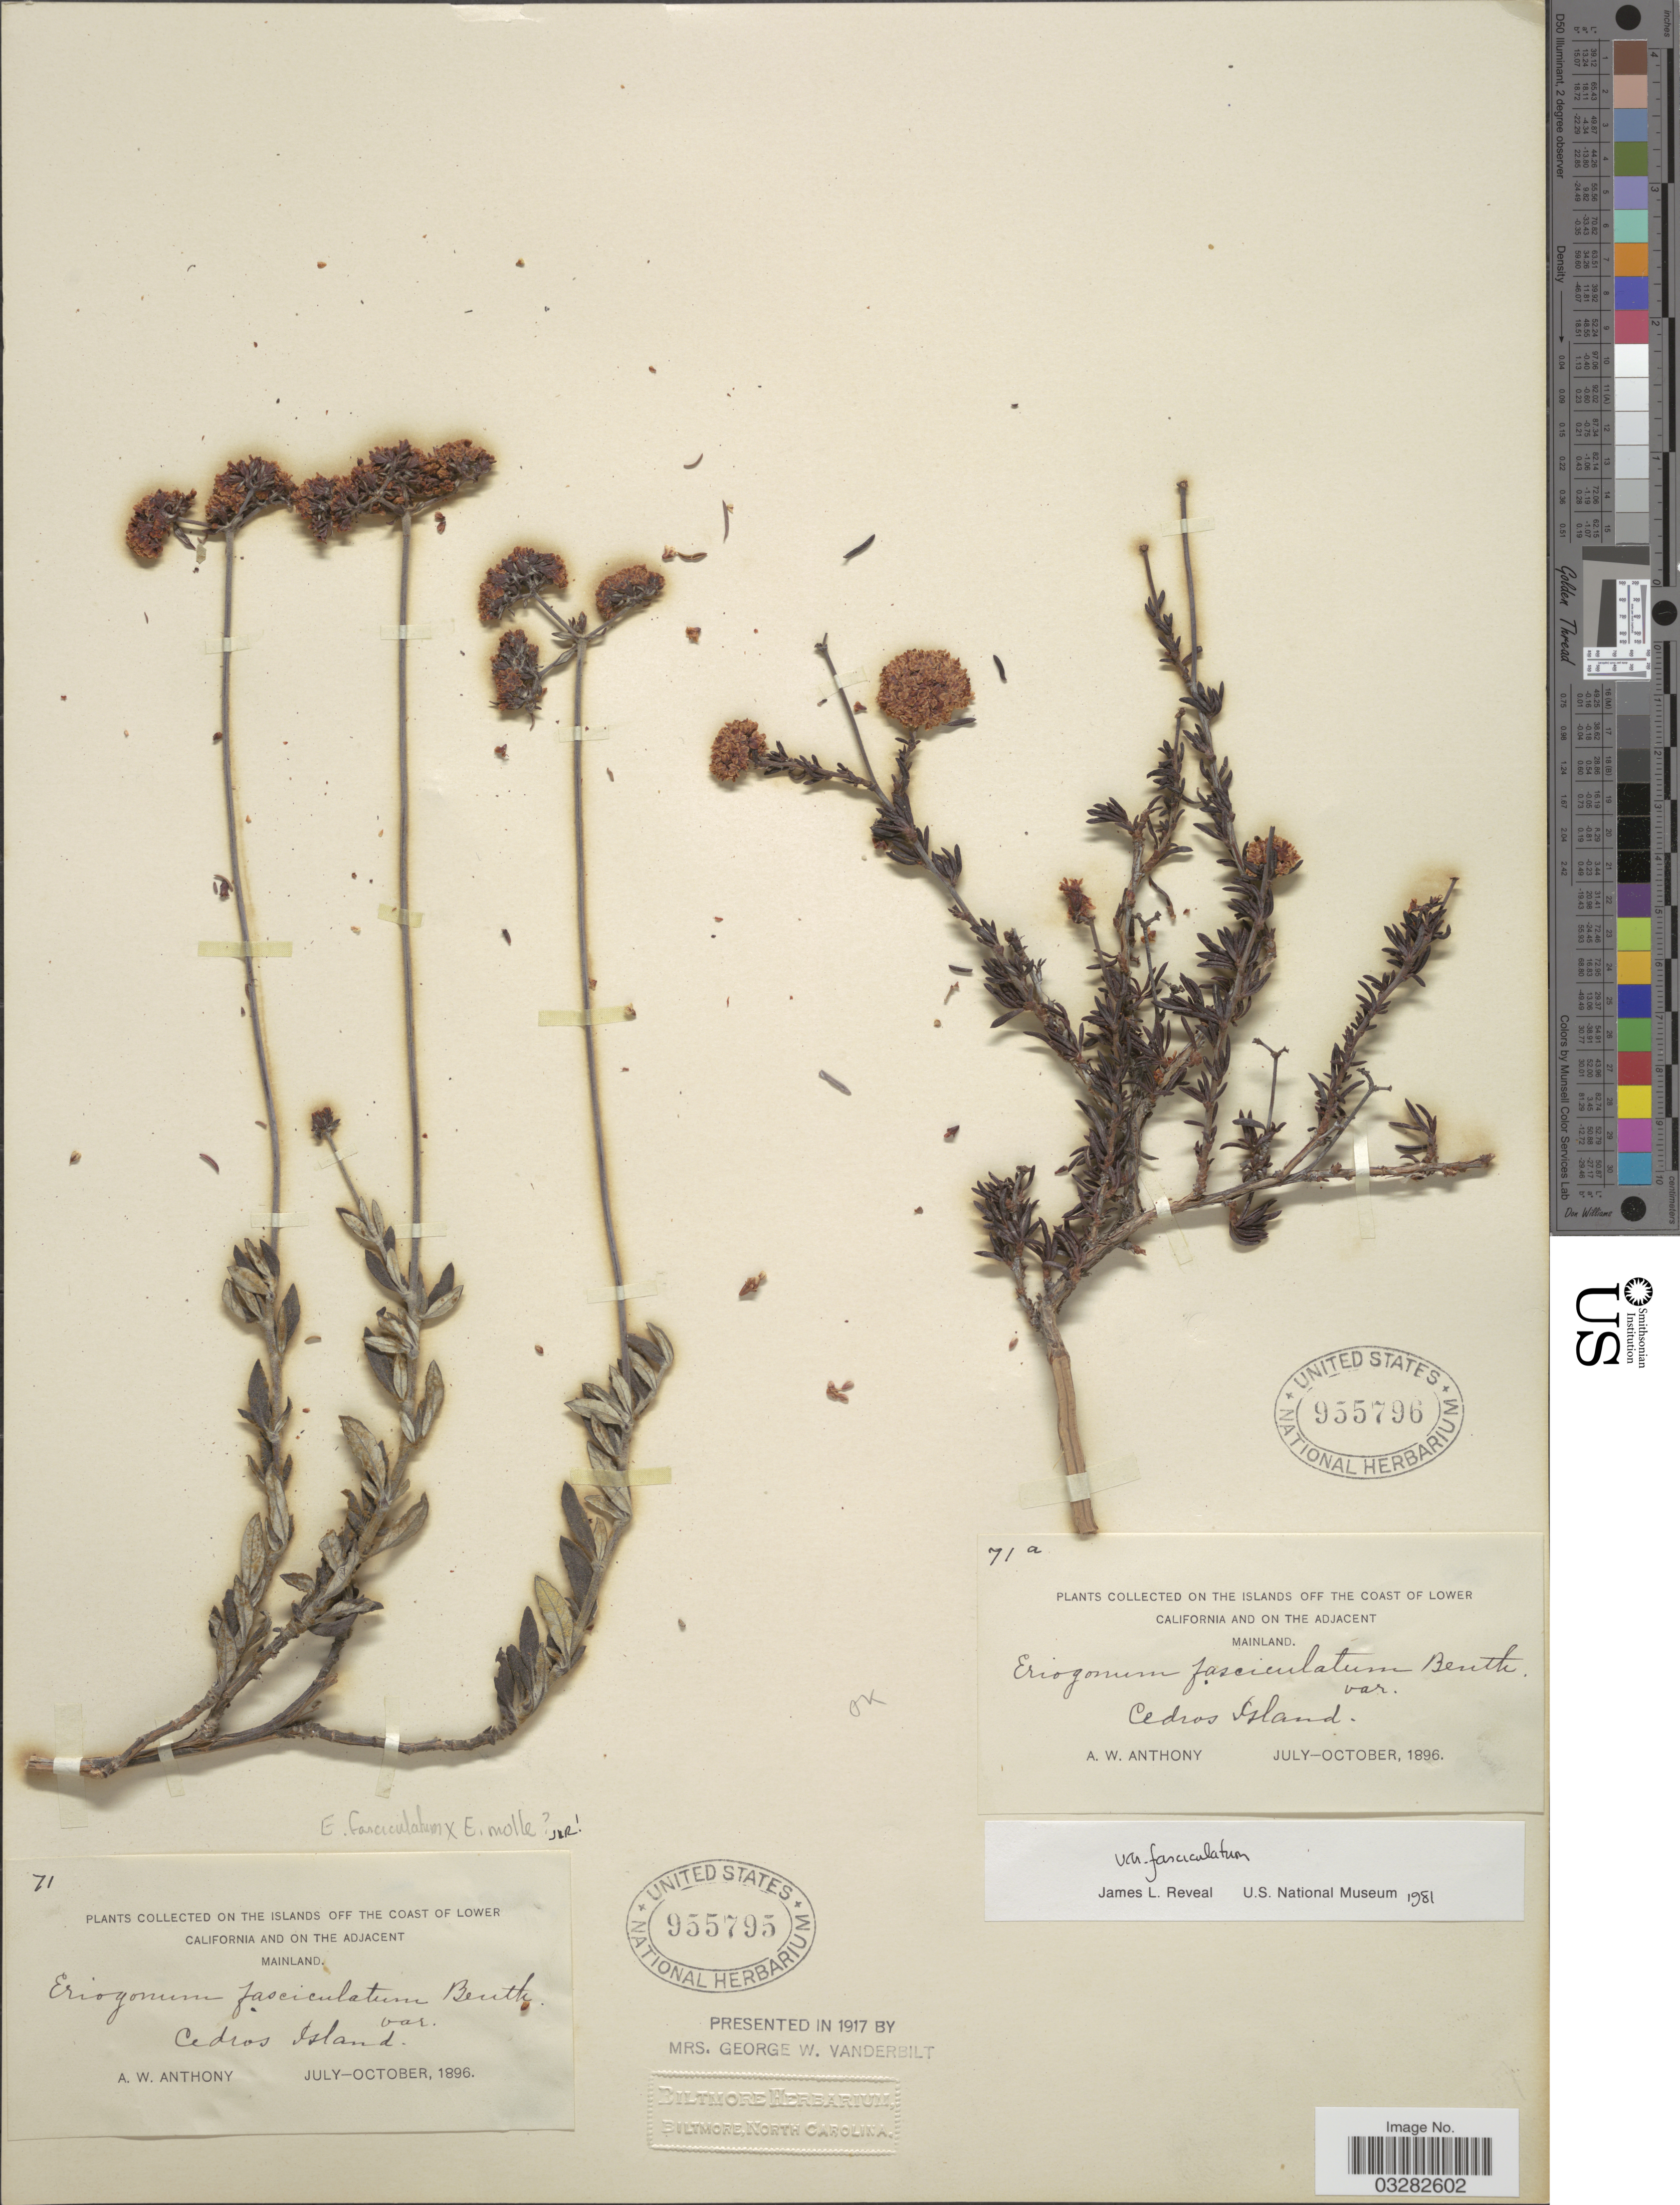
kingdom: Plantae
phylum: Tracheophyta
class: Magnoliopsida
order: Caryophyllales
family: Polygonaceae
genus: Eriogonum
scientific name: Eriogonum fasciculatum var. fasciculatum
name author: Benth.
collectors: A. W. Anthony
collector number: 71a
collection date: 1896-07/1896-10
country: Mexico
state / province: Baja California Norte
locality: On the Islands off the Coast of Lower California and on the Adjacent Mainland. Cedros Island.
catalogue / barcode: US 955796-2